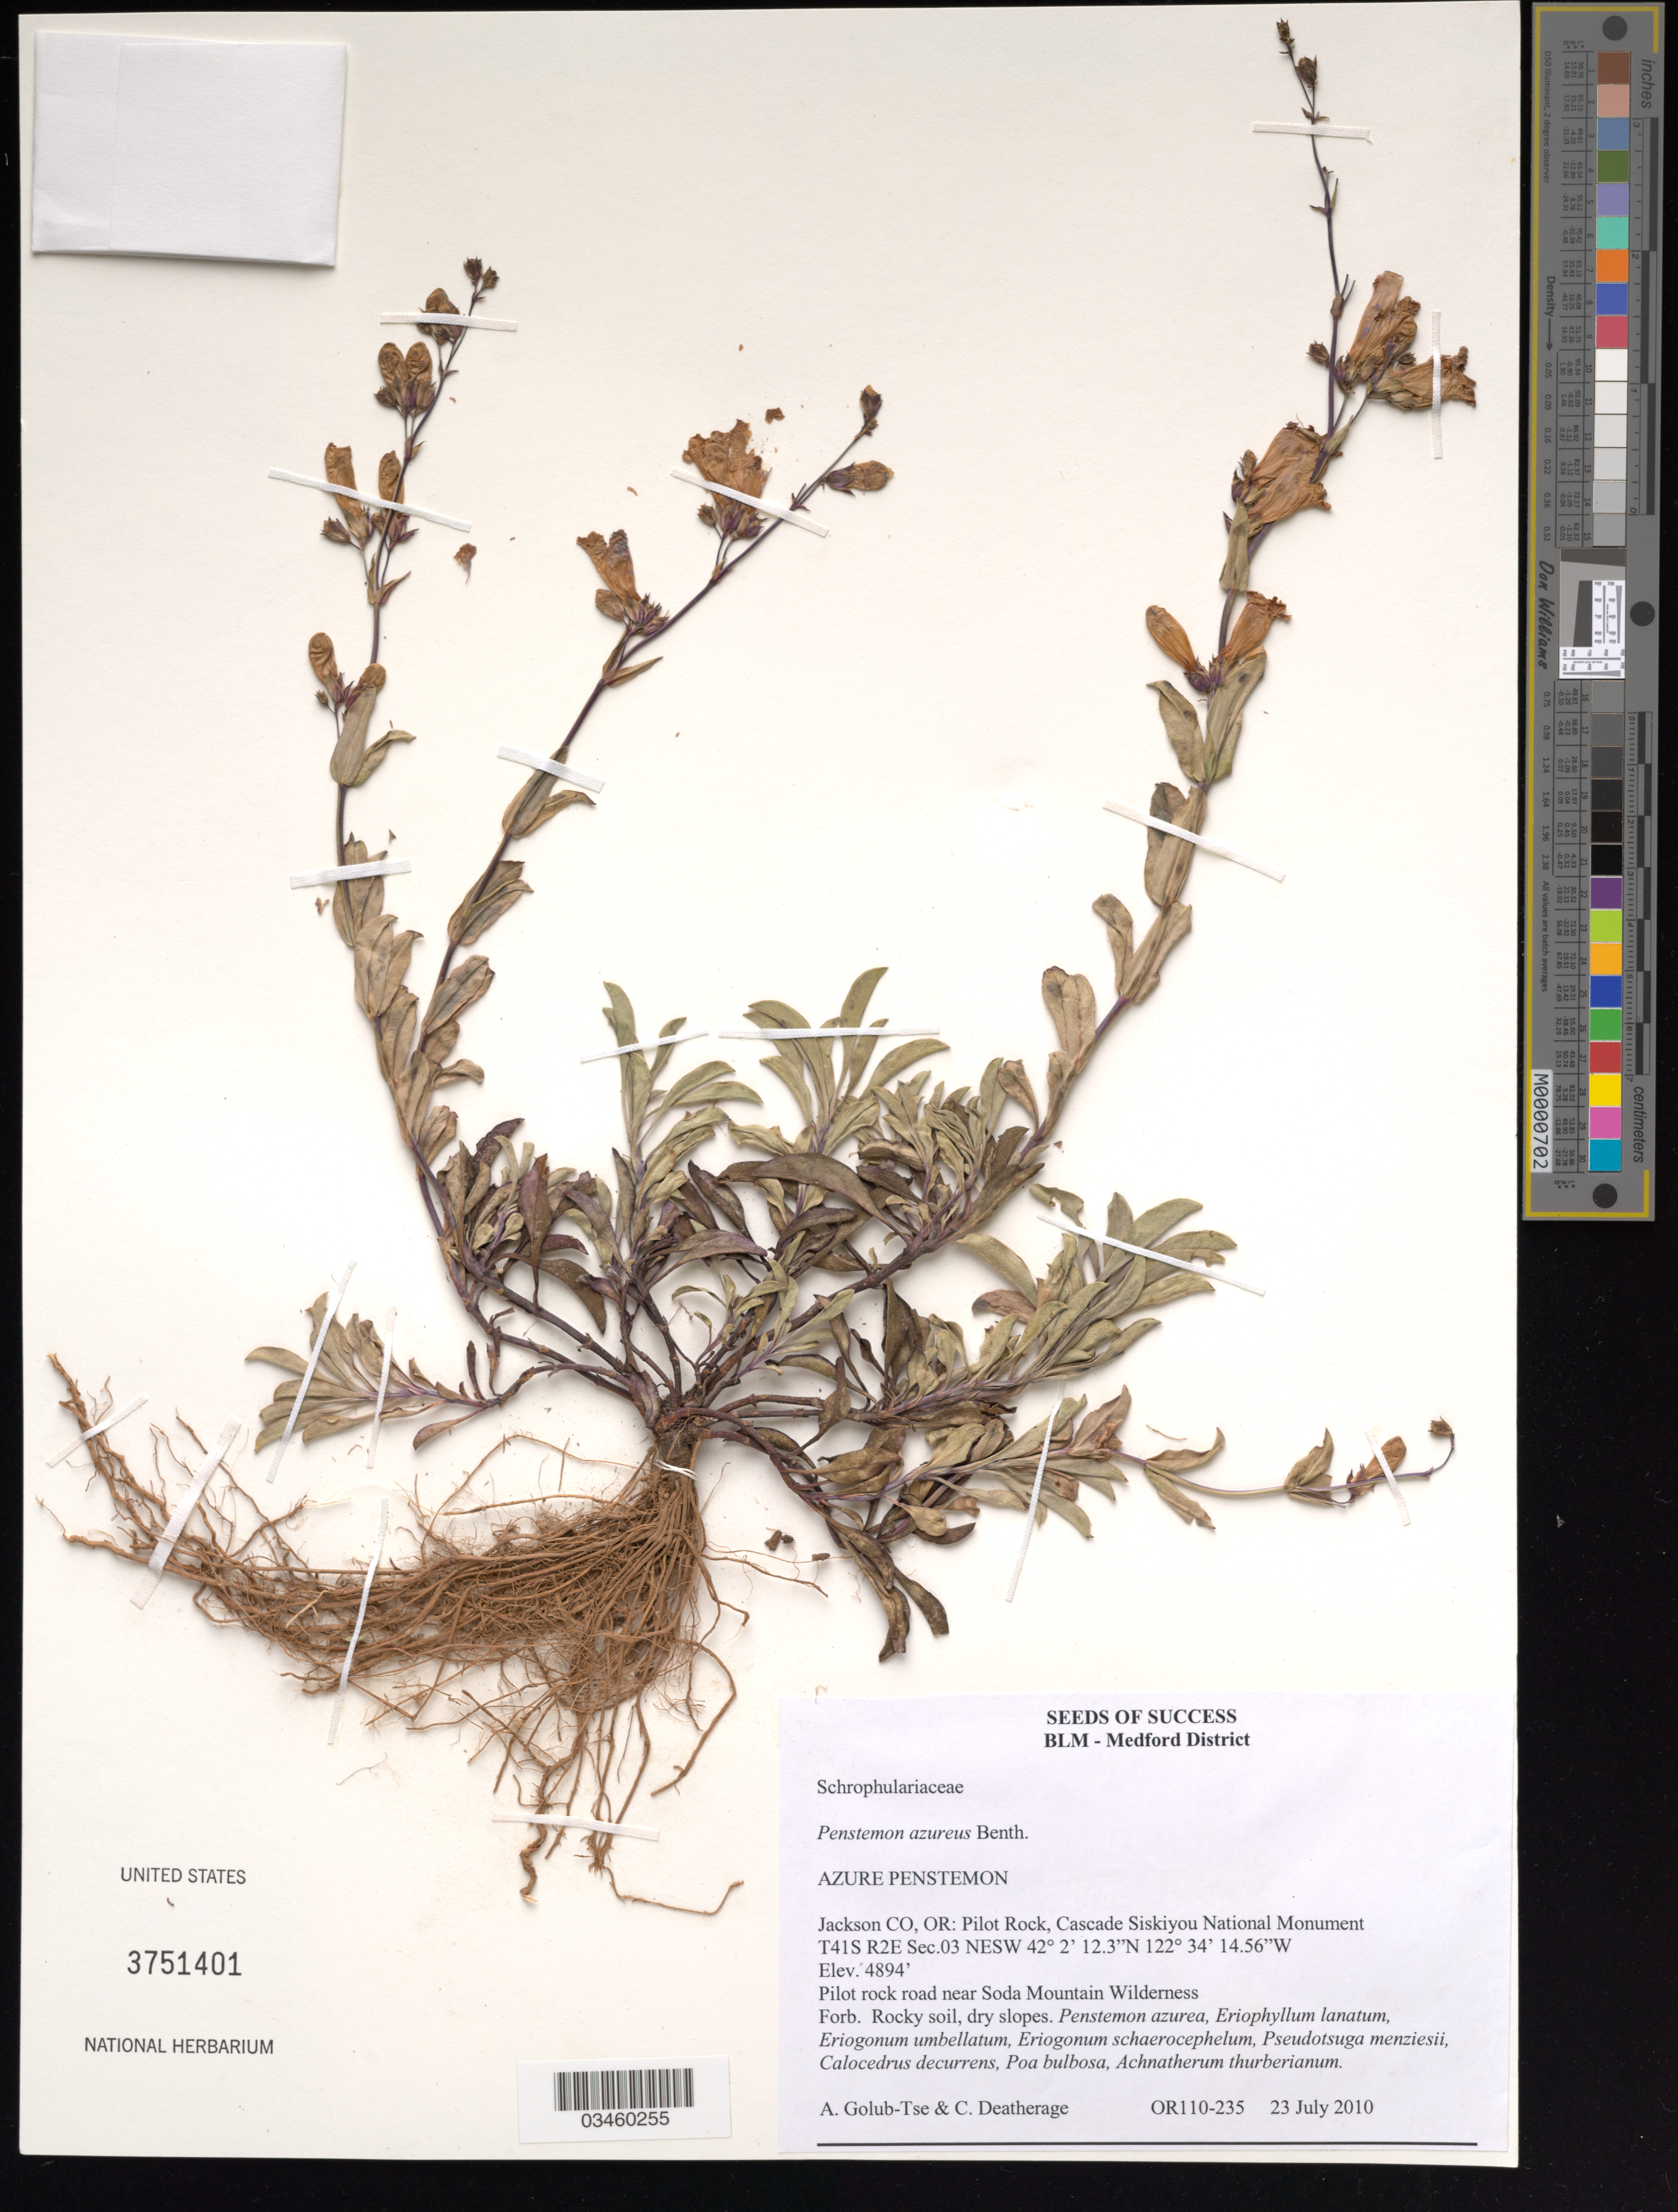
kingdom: Plantae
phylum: Tracheophyta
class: Magnoliopsida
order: Lamiales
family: Plantaginaceae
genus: Penstemon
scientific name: Penstemon azureus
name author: Benth.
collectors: A. Golub-Tse & C. Deatherage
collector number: OR110-235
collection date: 2010-07-23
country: United States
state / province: Oregon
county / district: Jackson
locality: Cascade Siskiyou National Monument. Pilot rock road near Soda Mtn Wilderness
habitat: Rocky soil, dry slopes. With Poa bulbosa, Pseudotsuga menziesii, ect.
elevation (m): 1492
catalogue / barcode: US 3751401